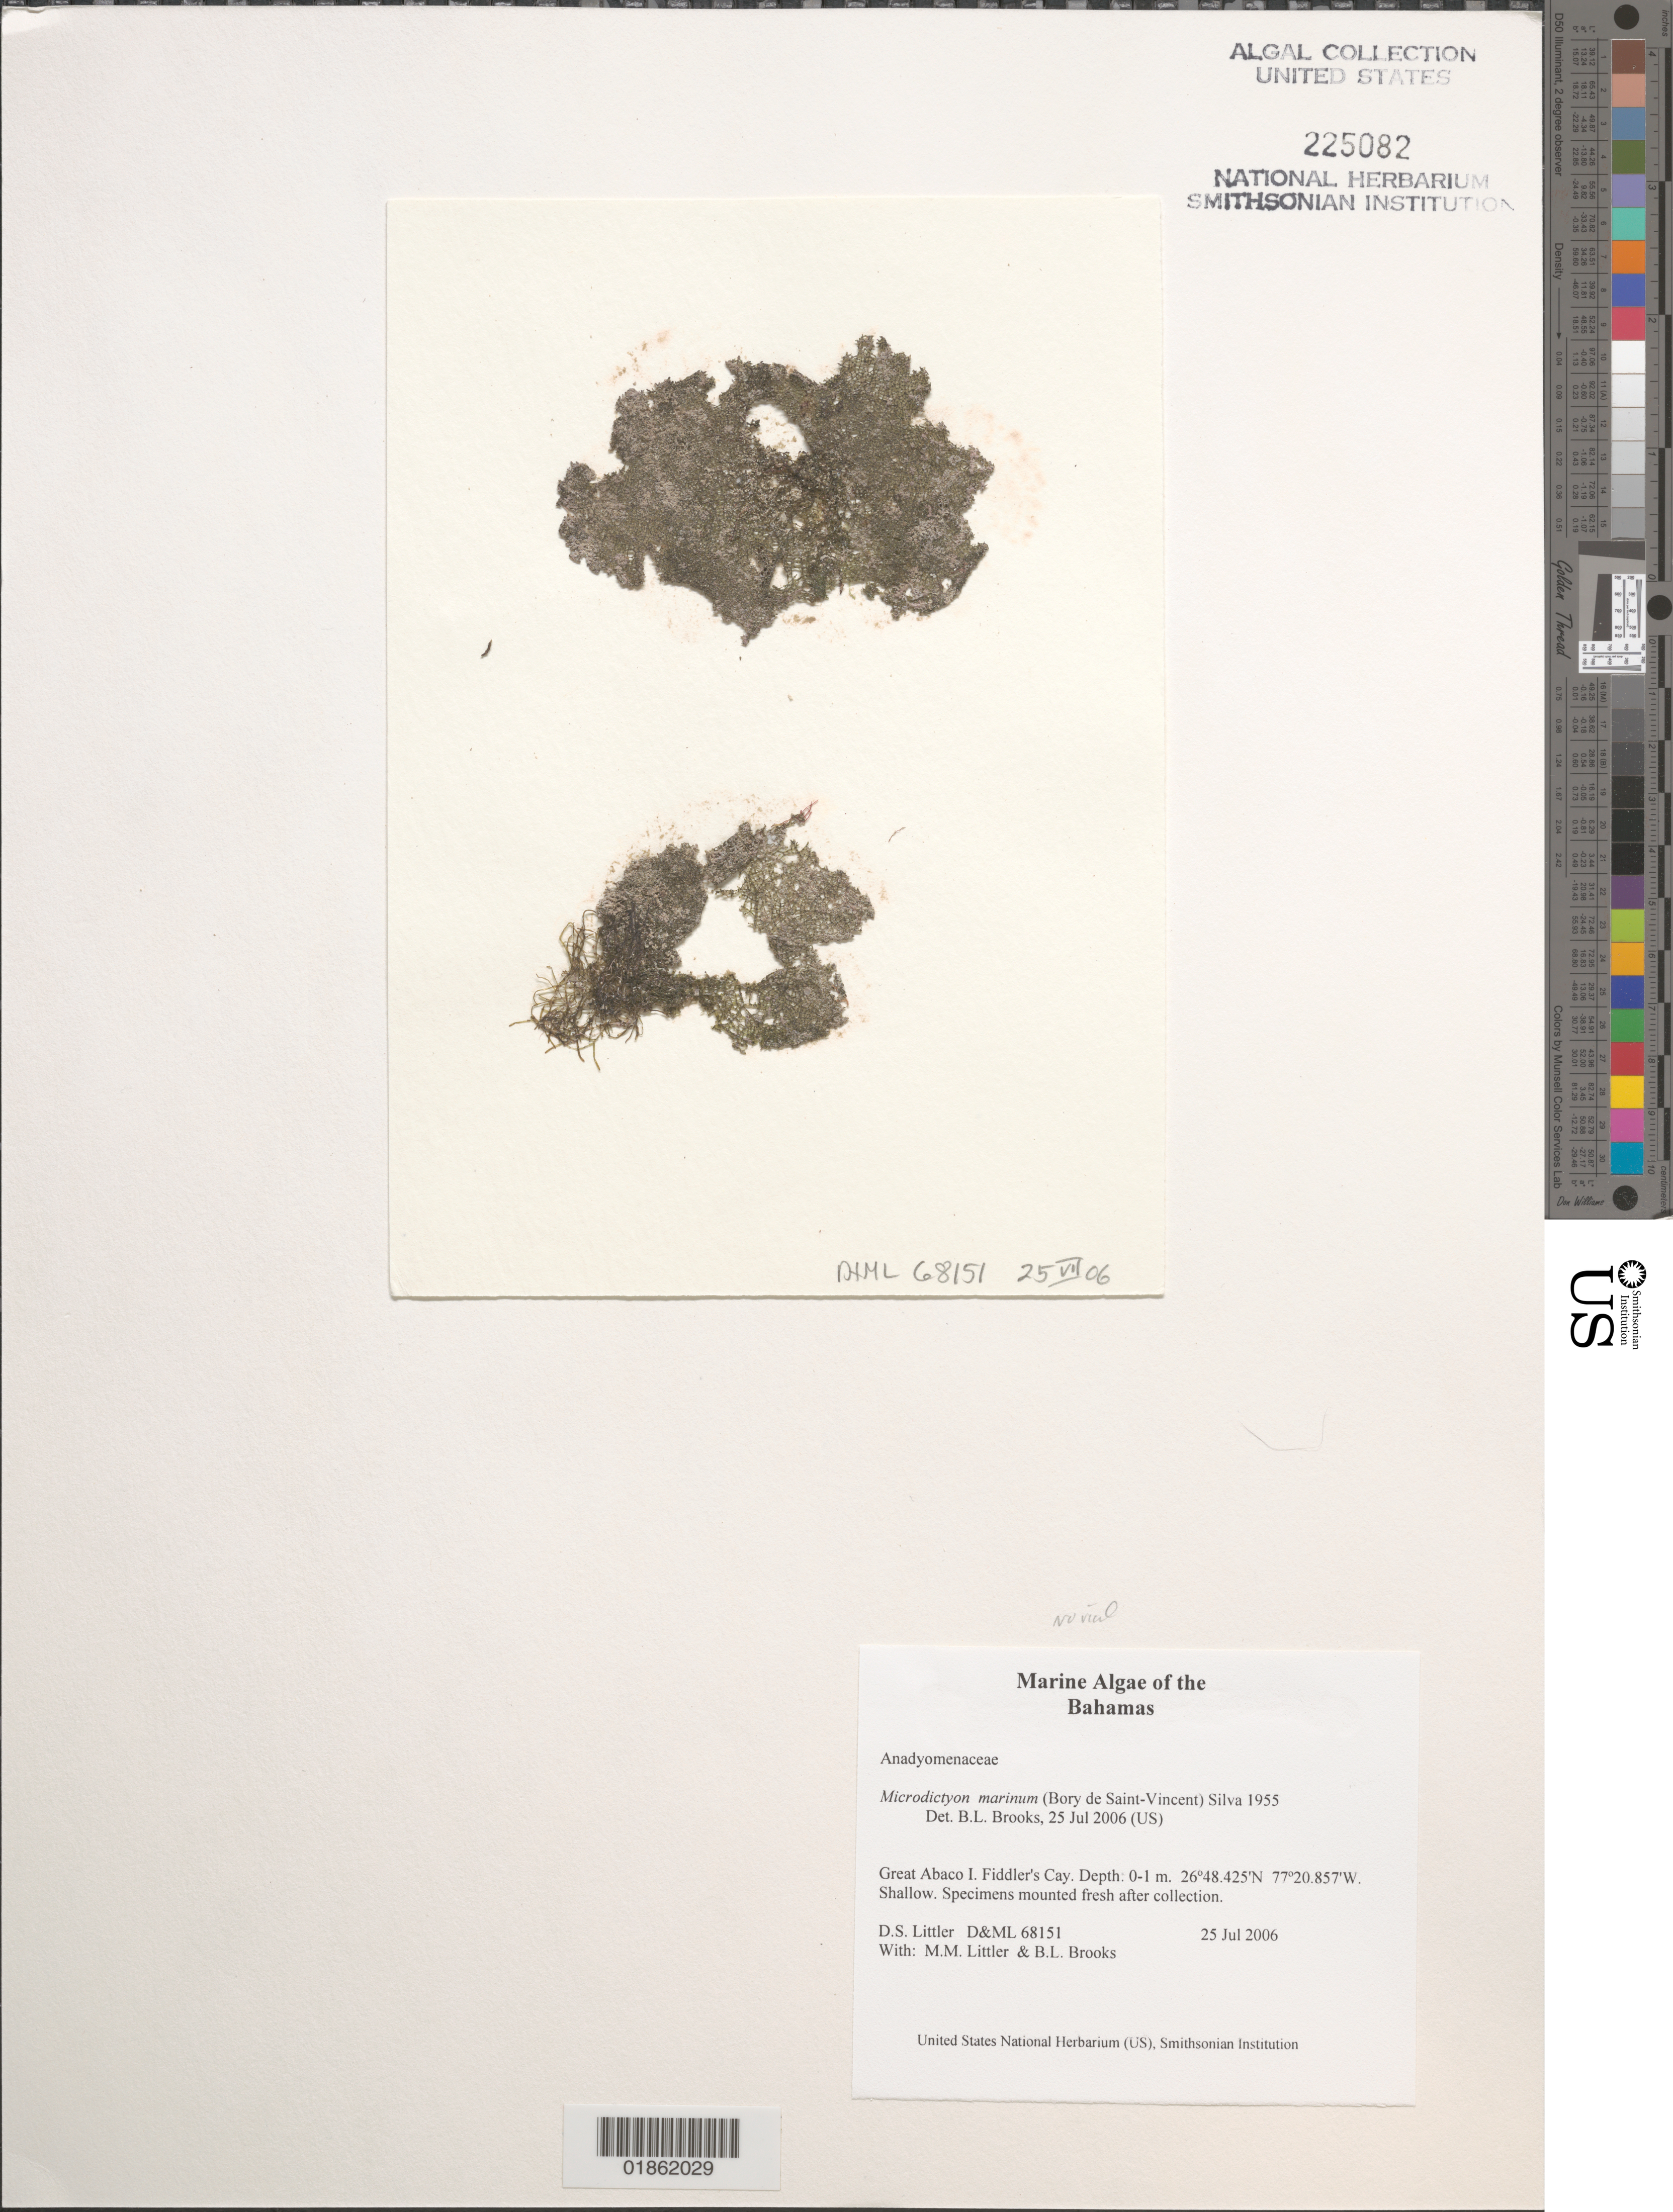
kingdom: Plantae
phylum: Chlorophyta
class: Ulvophyceae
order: Cladophorales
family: Anadyomenaceae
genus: Microdictyon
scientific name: Microdictyon marinum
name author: (Bory) P.C. Silva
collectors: D. S. Littler, M. M. Littler & B. Lapointe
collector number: D&ML 68151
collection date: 2006-07-25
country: Bahamas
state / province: Hope Town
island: Fiddler Cay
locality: Abacos. Fiddler Cay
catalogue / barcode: US 225082